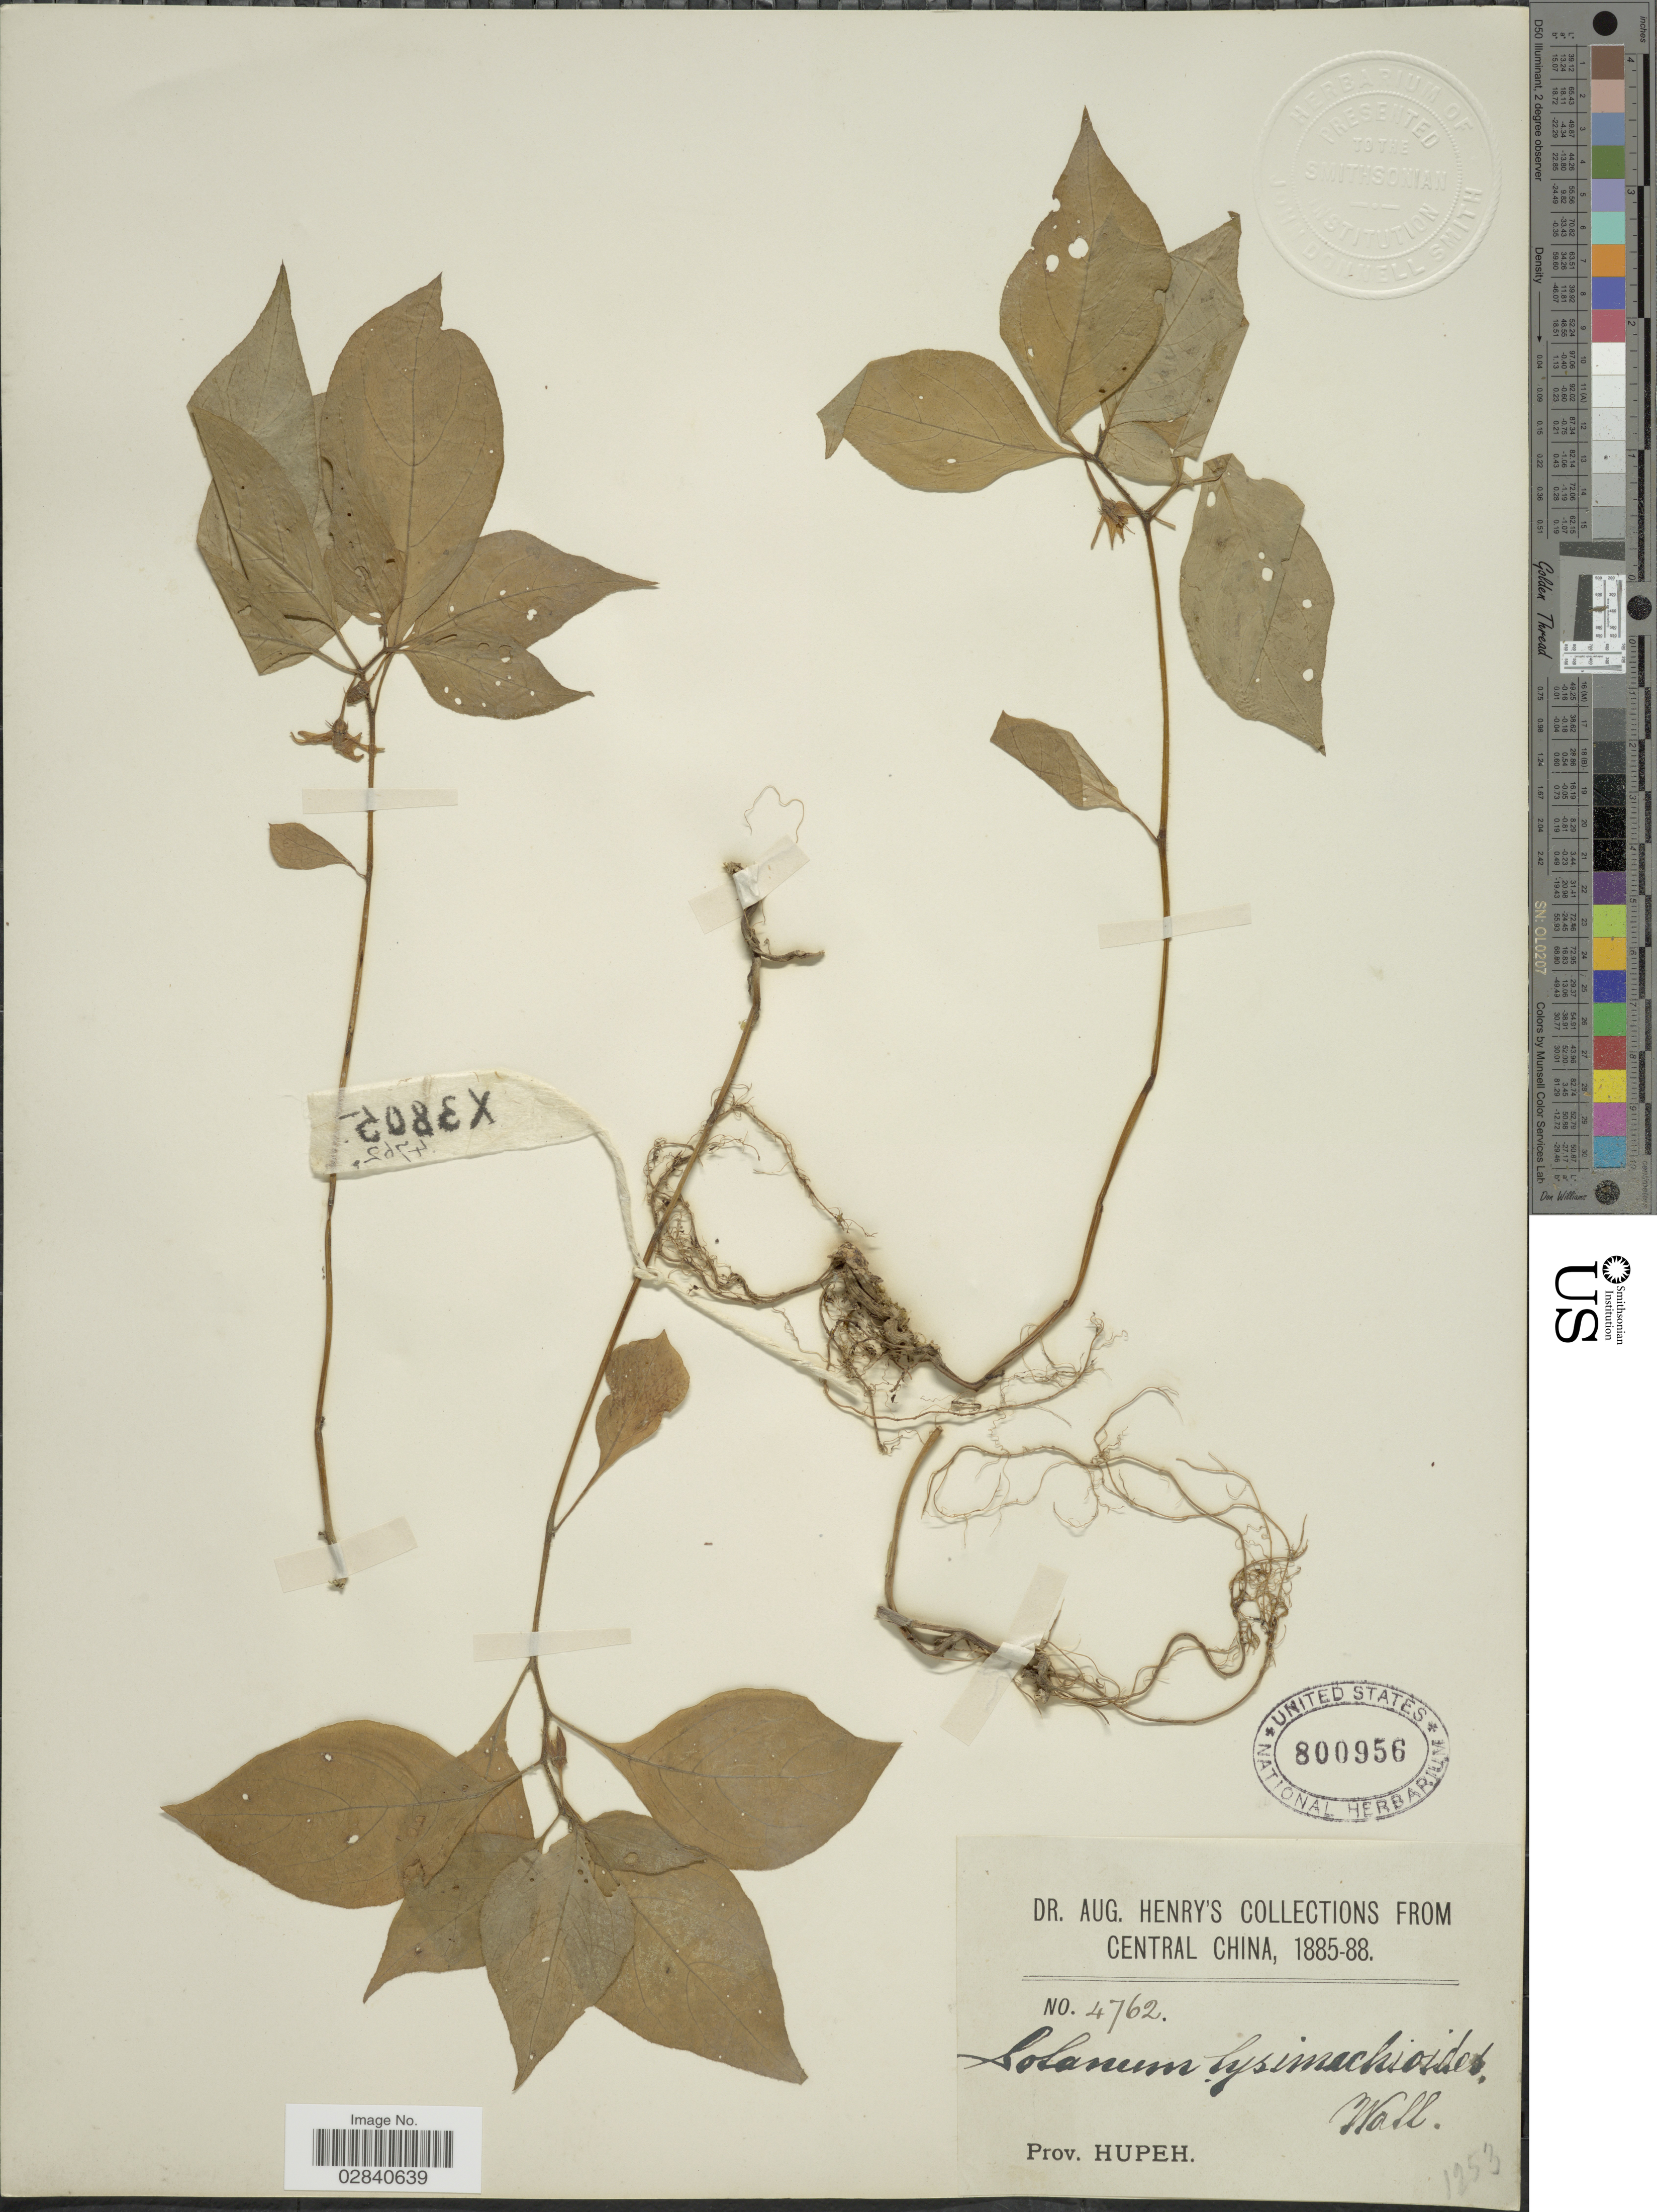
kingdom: Plantae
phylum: Tracheophyta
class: Magnoliopsida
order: Solanales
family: Solanaceae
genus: Lycianthes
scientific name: Lycianthes lysimachioides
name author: (Wall.) Bitter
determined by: Knapp, S. D.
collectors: A. Henry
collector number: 4762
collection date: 1885/1888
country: China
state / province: Hubei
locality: Central China. Prov. Hupeh.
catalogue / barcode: US 800956